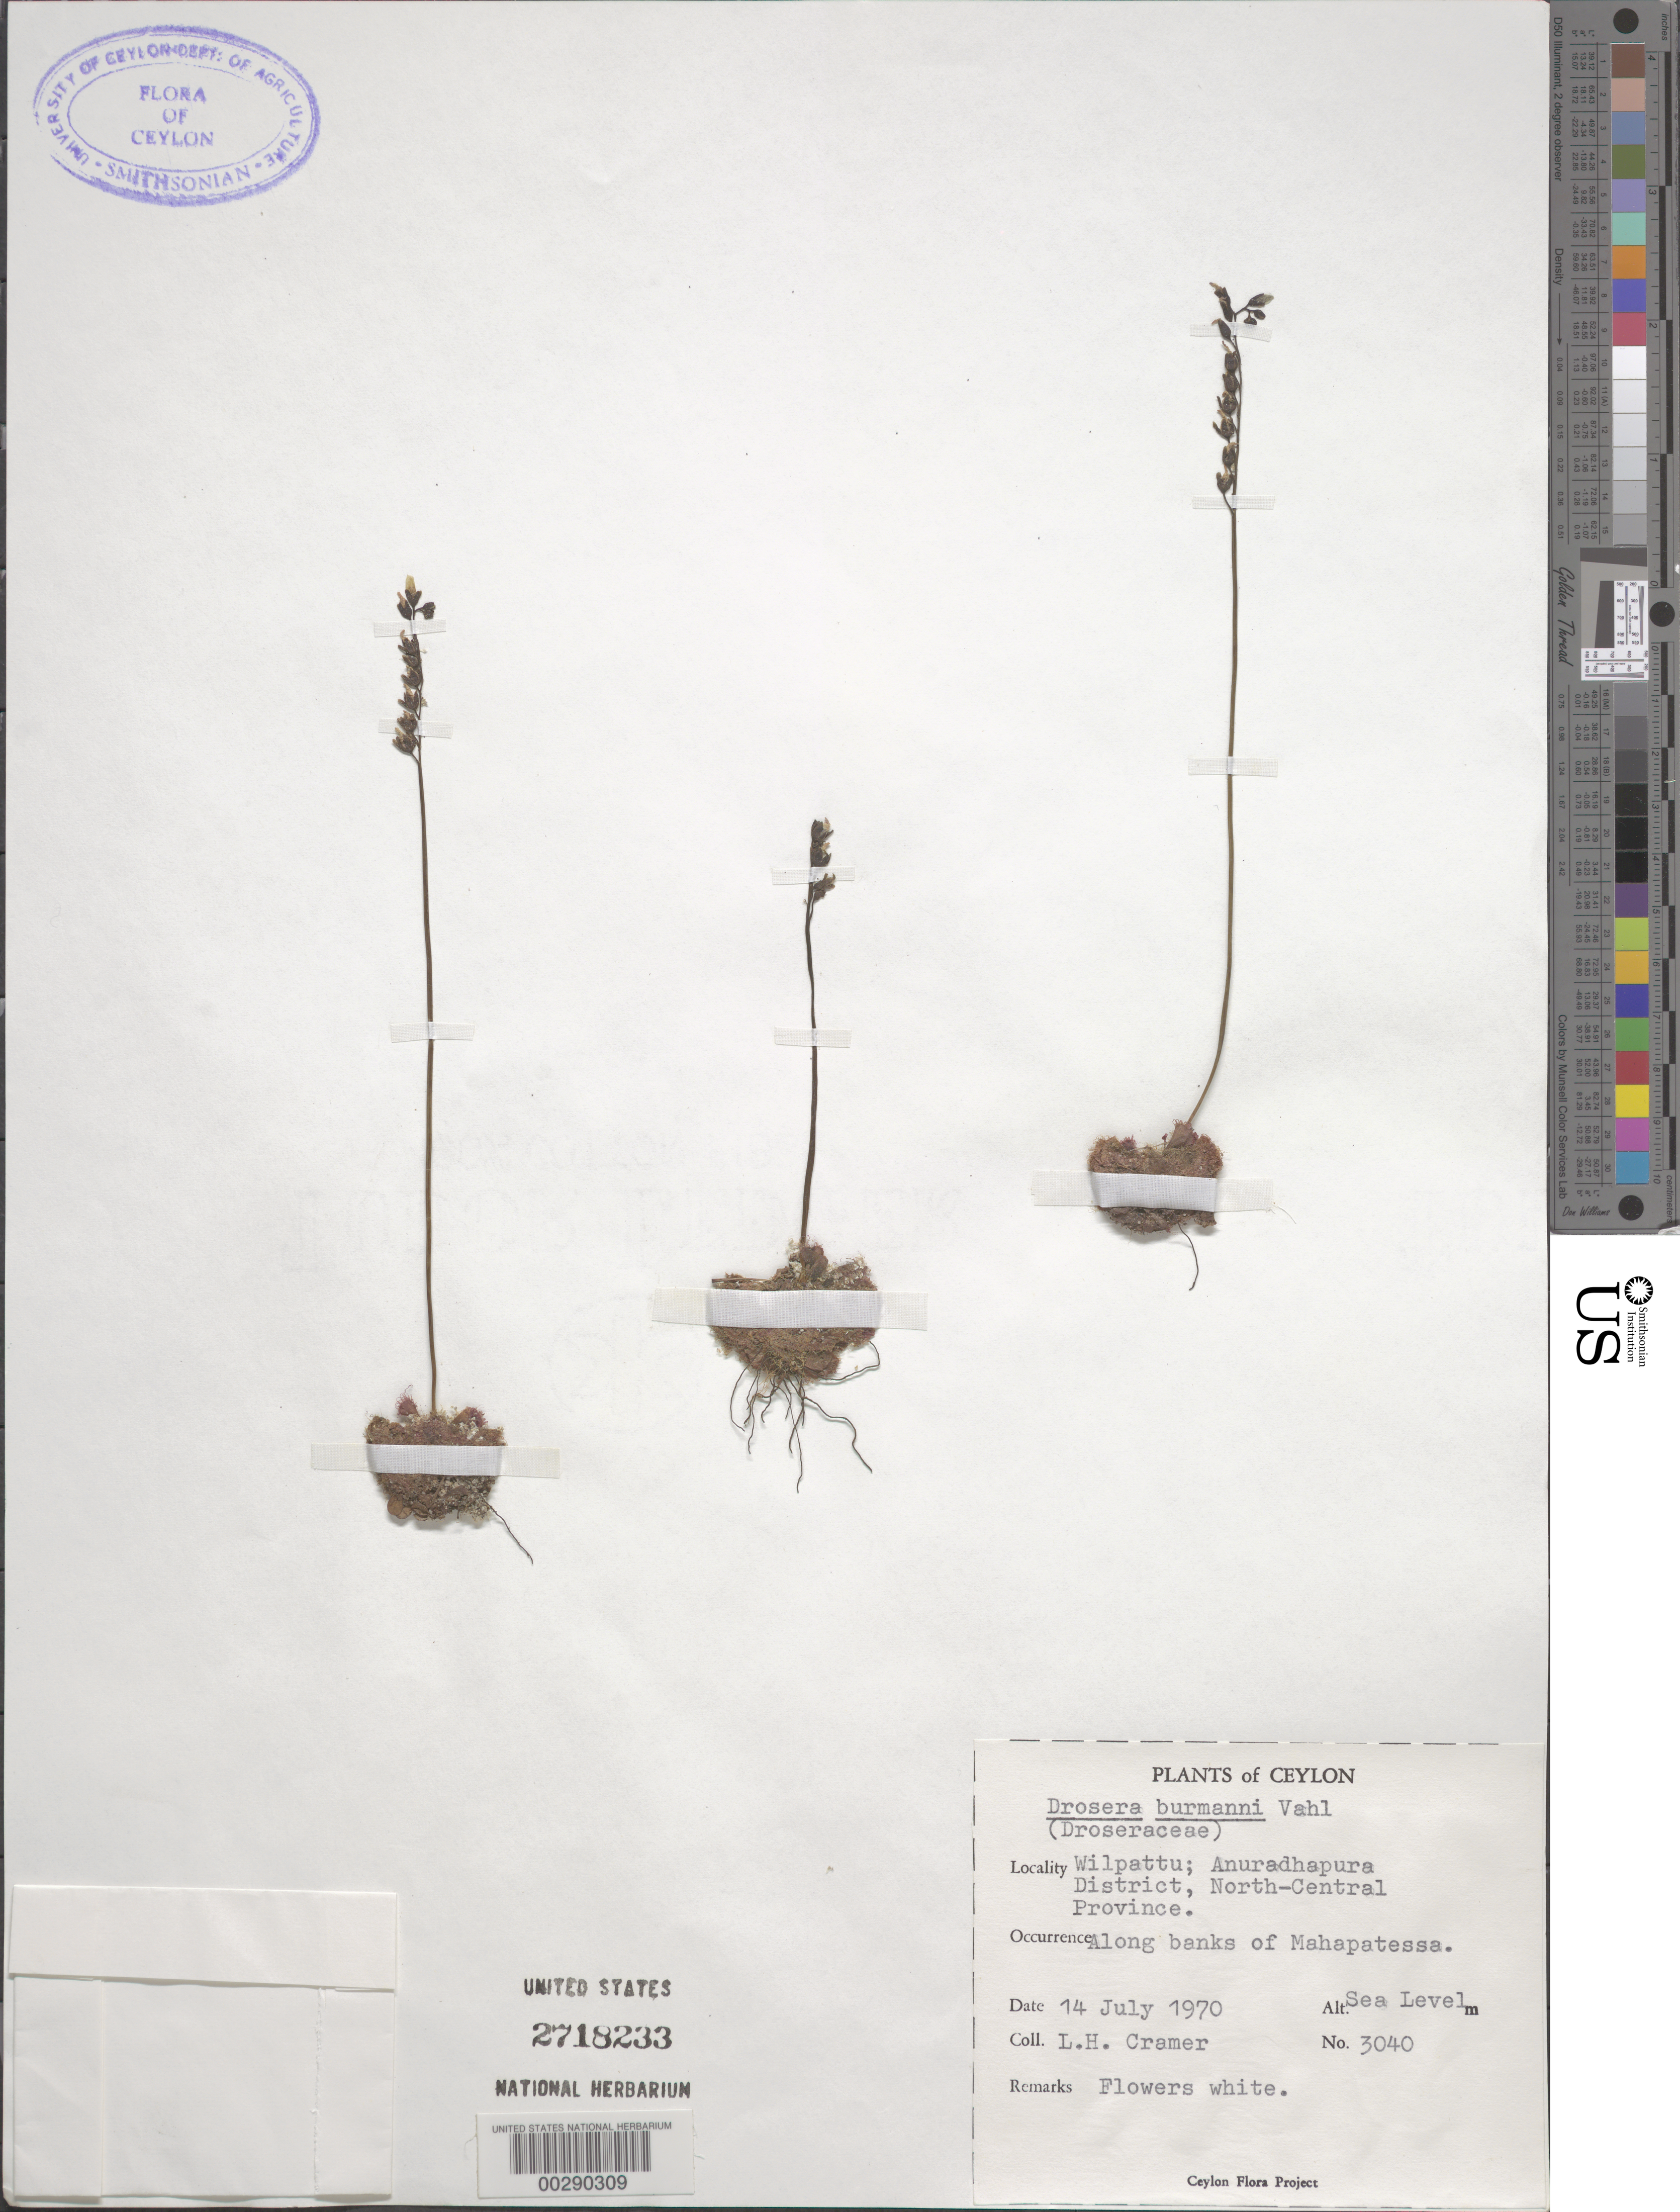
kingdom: Plantae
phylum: Tracheophyta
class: Magnoliopsida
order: Caryophyllales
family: Droseraceae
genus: Drosera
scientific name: Drosera burmannii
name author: Vahl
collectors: L. H. Cramer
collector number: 3040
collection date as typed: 14 Jul 1970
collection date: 1970-07-14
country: Sri Lanka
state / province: North Central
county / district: Anuradhapura Dist.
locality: Wilpattu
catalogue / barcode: US 2718233